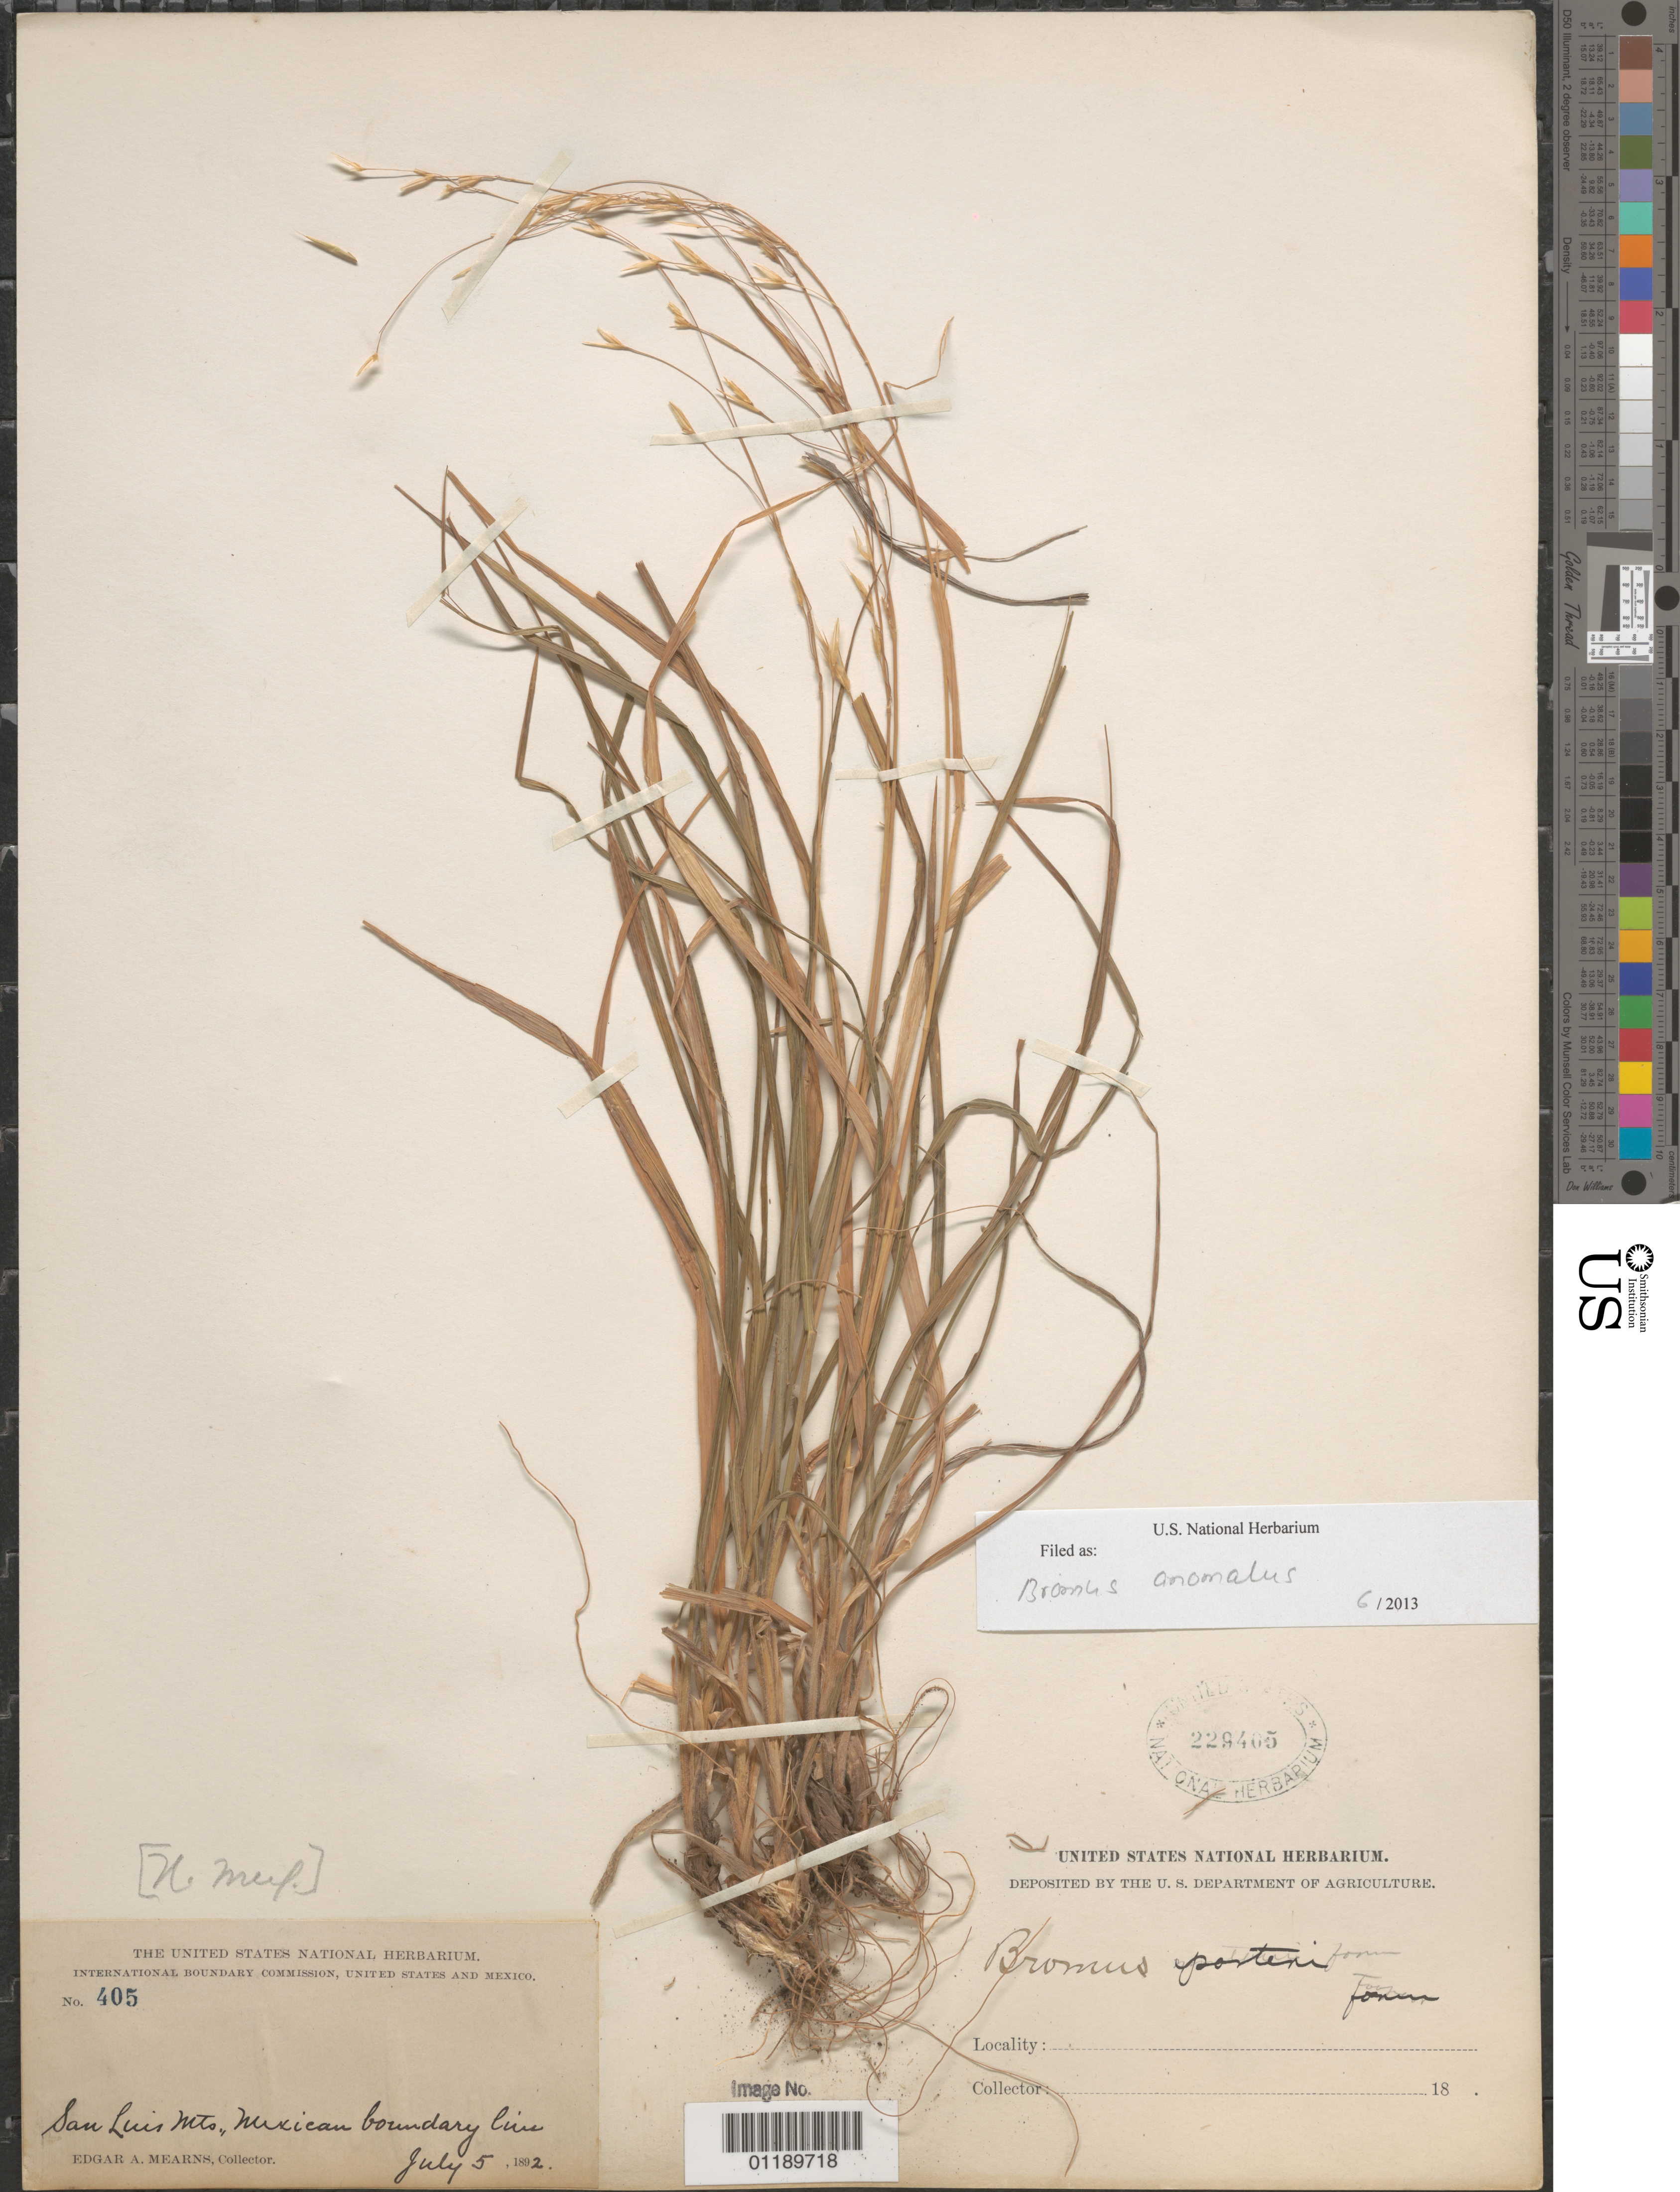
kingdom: Plantae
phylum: Tracheophyta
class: Liliopsida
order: Poales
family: Poaceae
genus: Bromus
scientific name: Bromus anomalus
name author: Rupr. ex E. Fourn.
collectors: E. A. Mearns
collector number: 405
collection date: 1892-07-05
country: United States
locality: San Luis Mts, Mexican bound. line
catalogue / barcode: US 229465